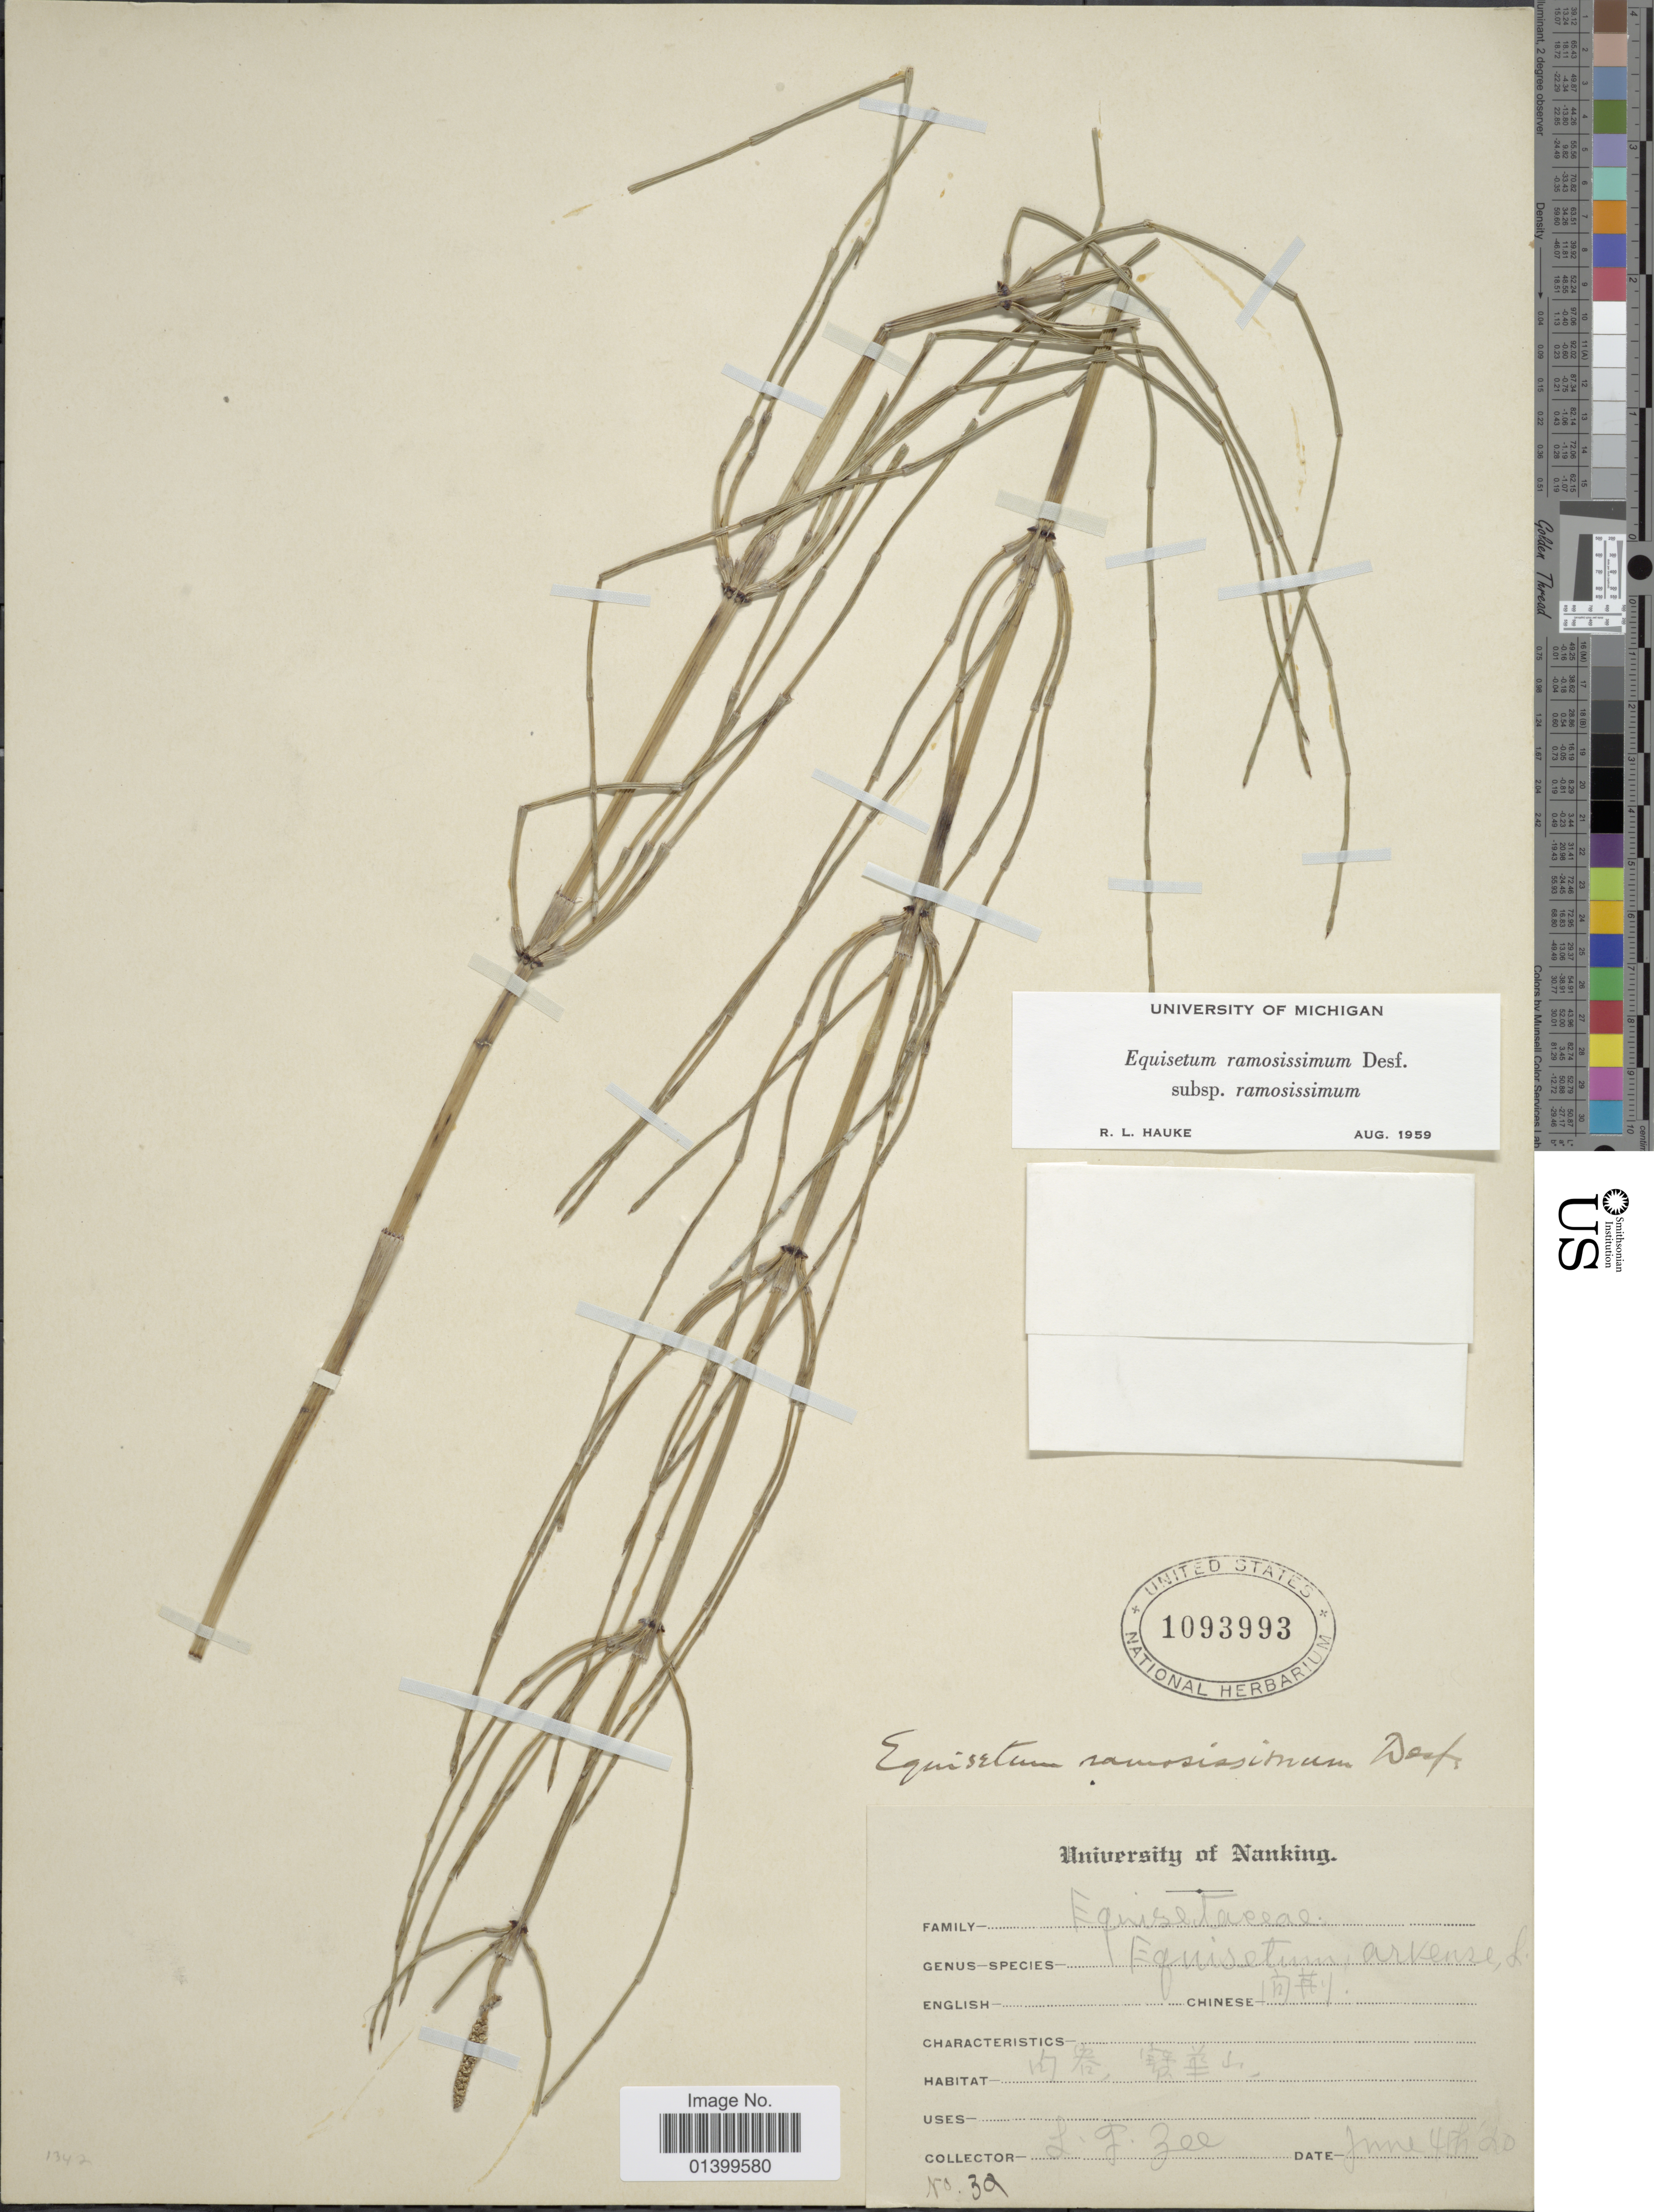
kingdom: Plantae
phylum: Tracheophyta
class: Polypodiopsida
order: Equisetales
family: Equisetaceae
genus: Equisetum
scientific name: Equisetum ramosissimum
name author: Desf.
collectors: L. Zee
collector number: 39*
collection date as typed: Transcribed d/m/y: 4/6/20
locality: University of Nanking, X.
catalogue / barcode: US 1093993